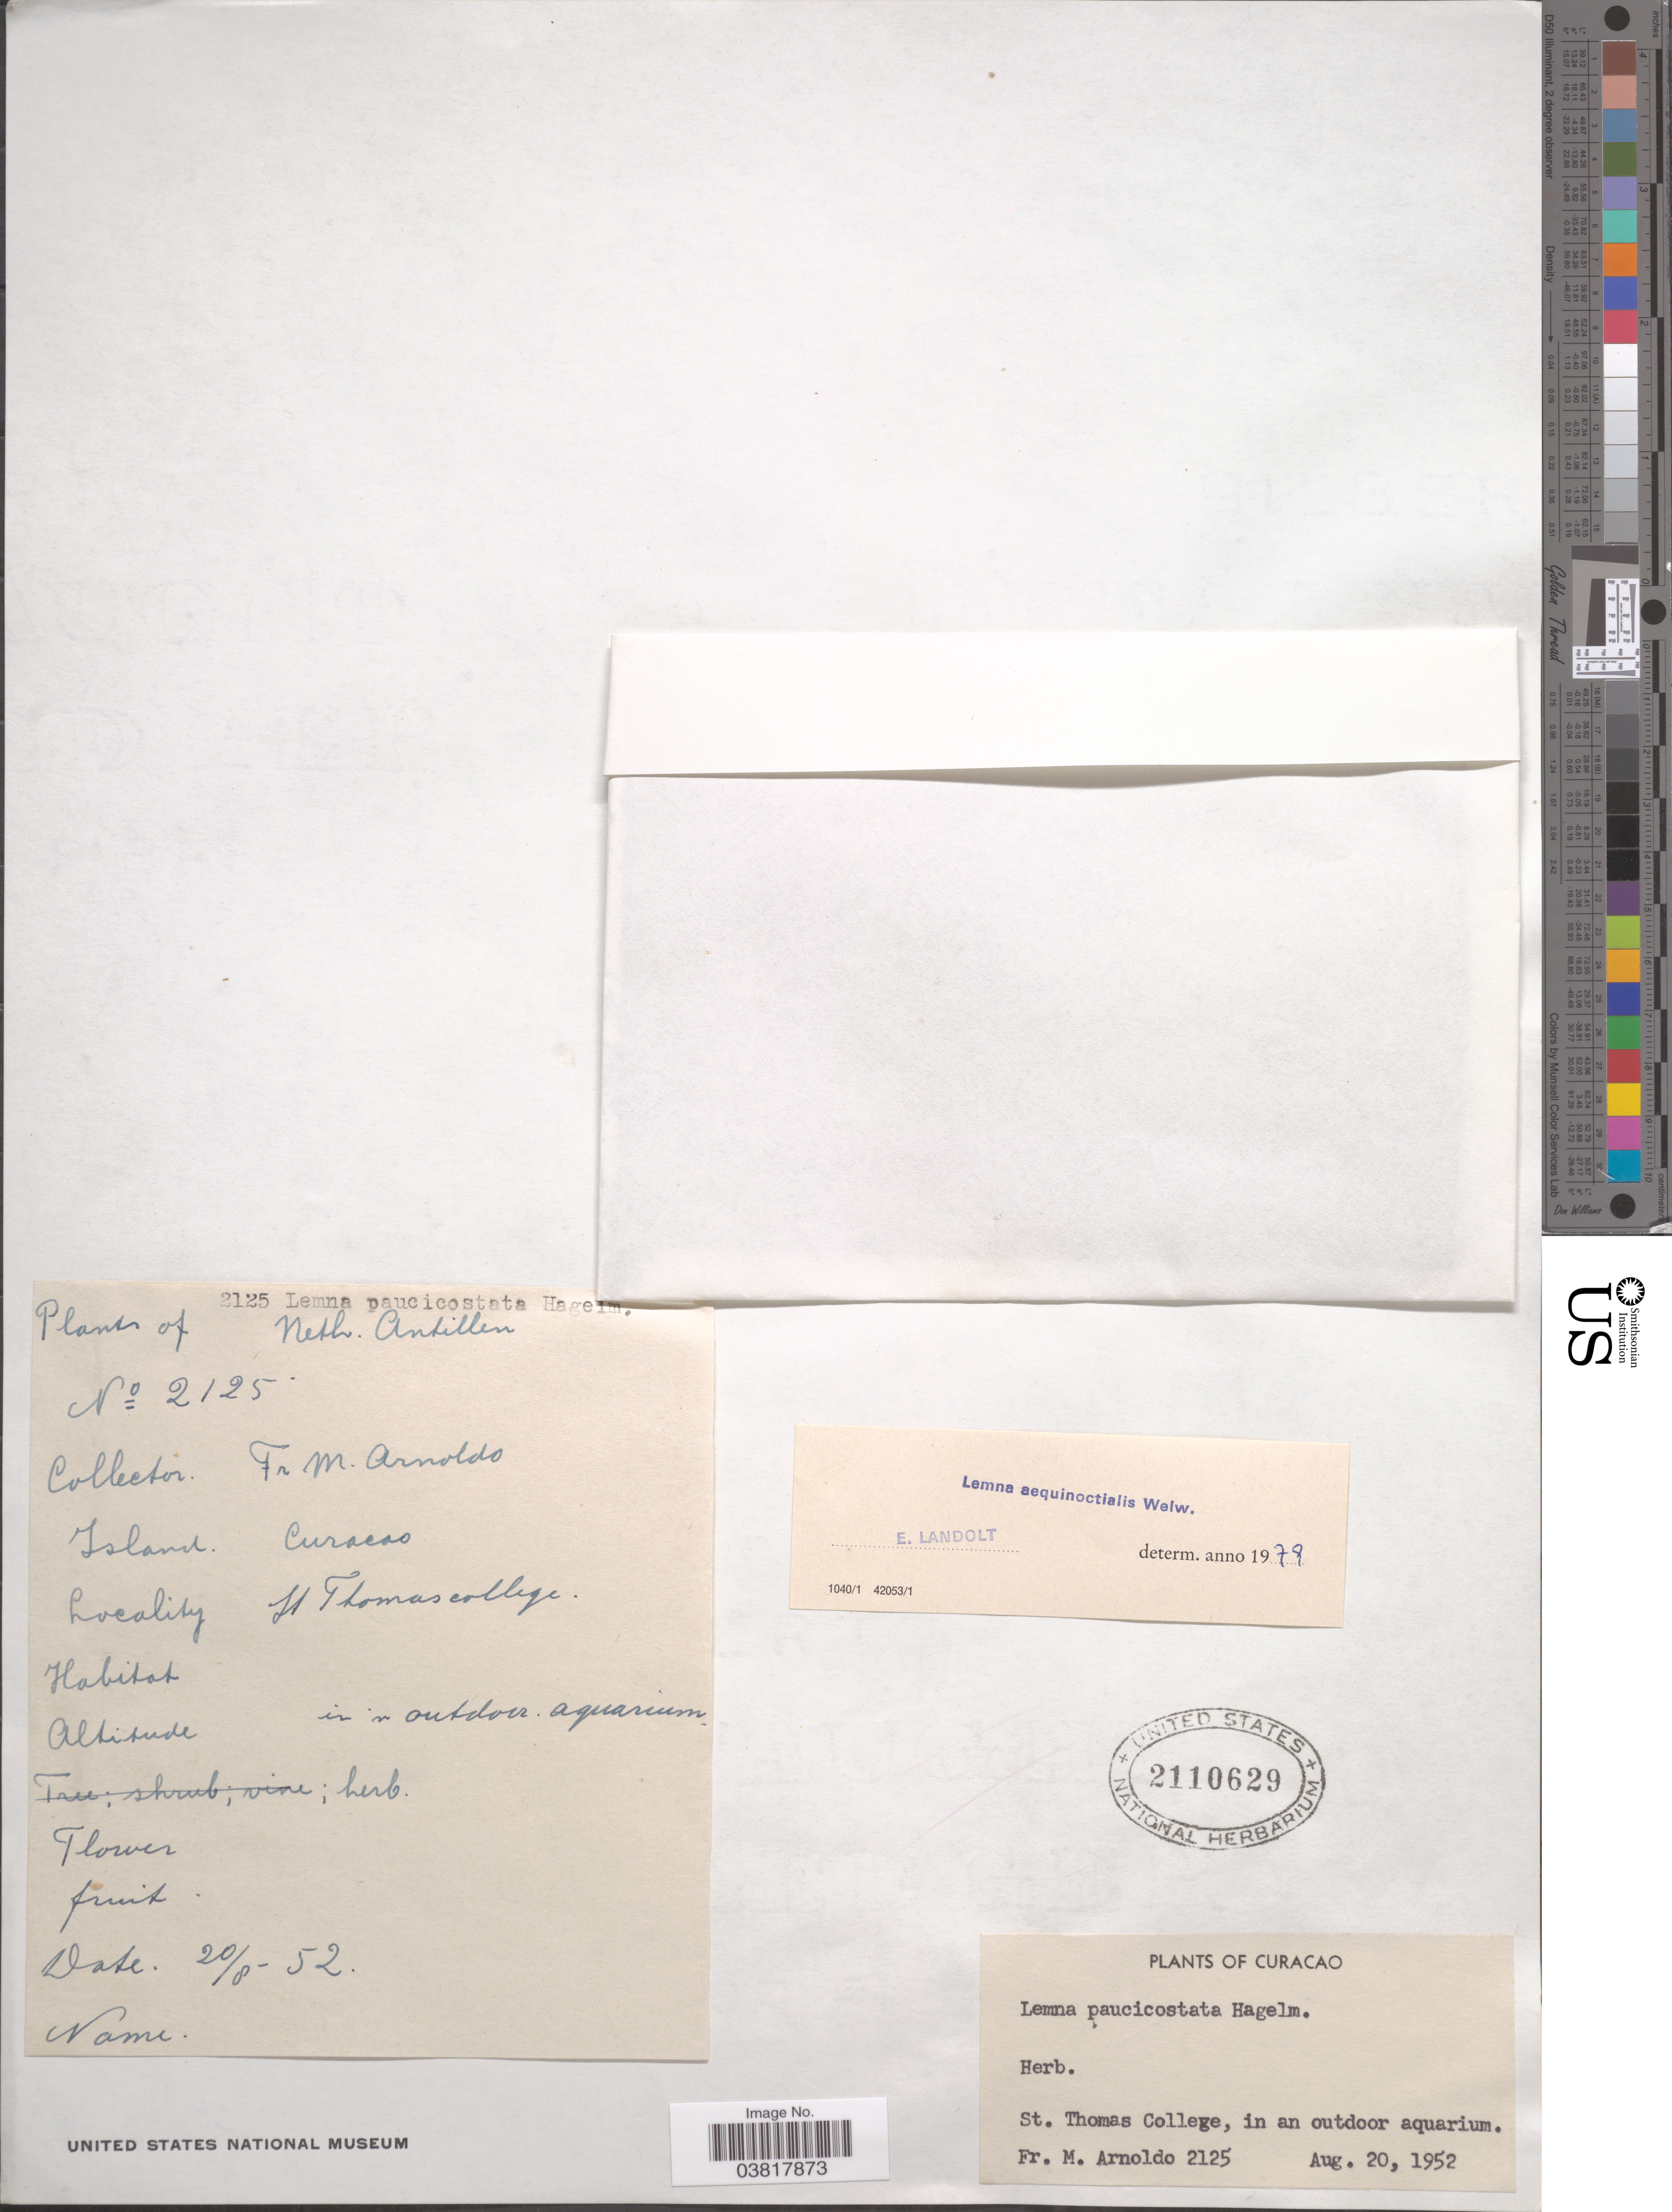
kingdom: Plantae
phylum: Tracheophyta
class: Liliopsida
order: Alismatales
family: Araceae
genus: Lemna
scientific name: Lemna aequinoctialis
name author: Welw.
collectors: N. Arnoldo-Broeders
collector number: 2125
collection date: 1952-08-20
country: Curaçao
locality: St. Thomas College, in an outdoor aquarium.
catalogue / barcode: US 2110629